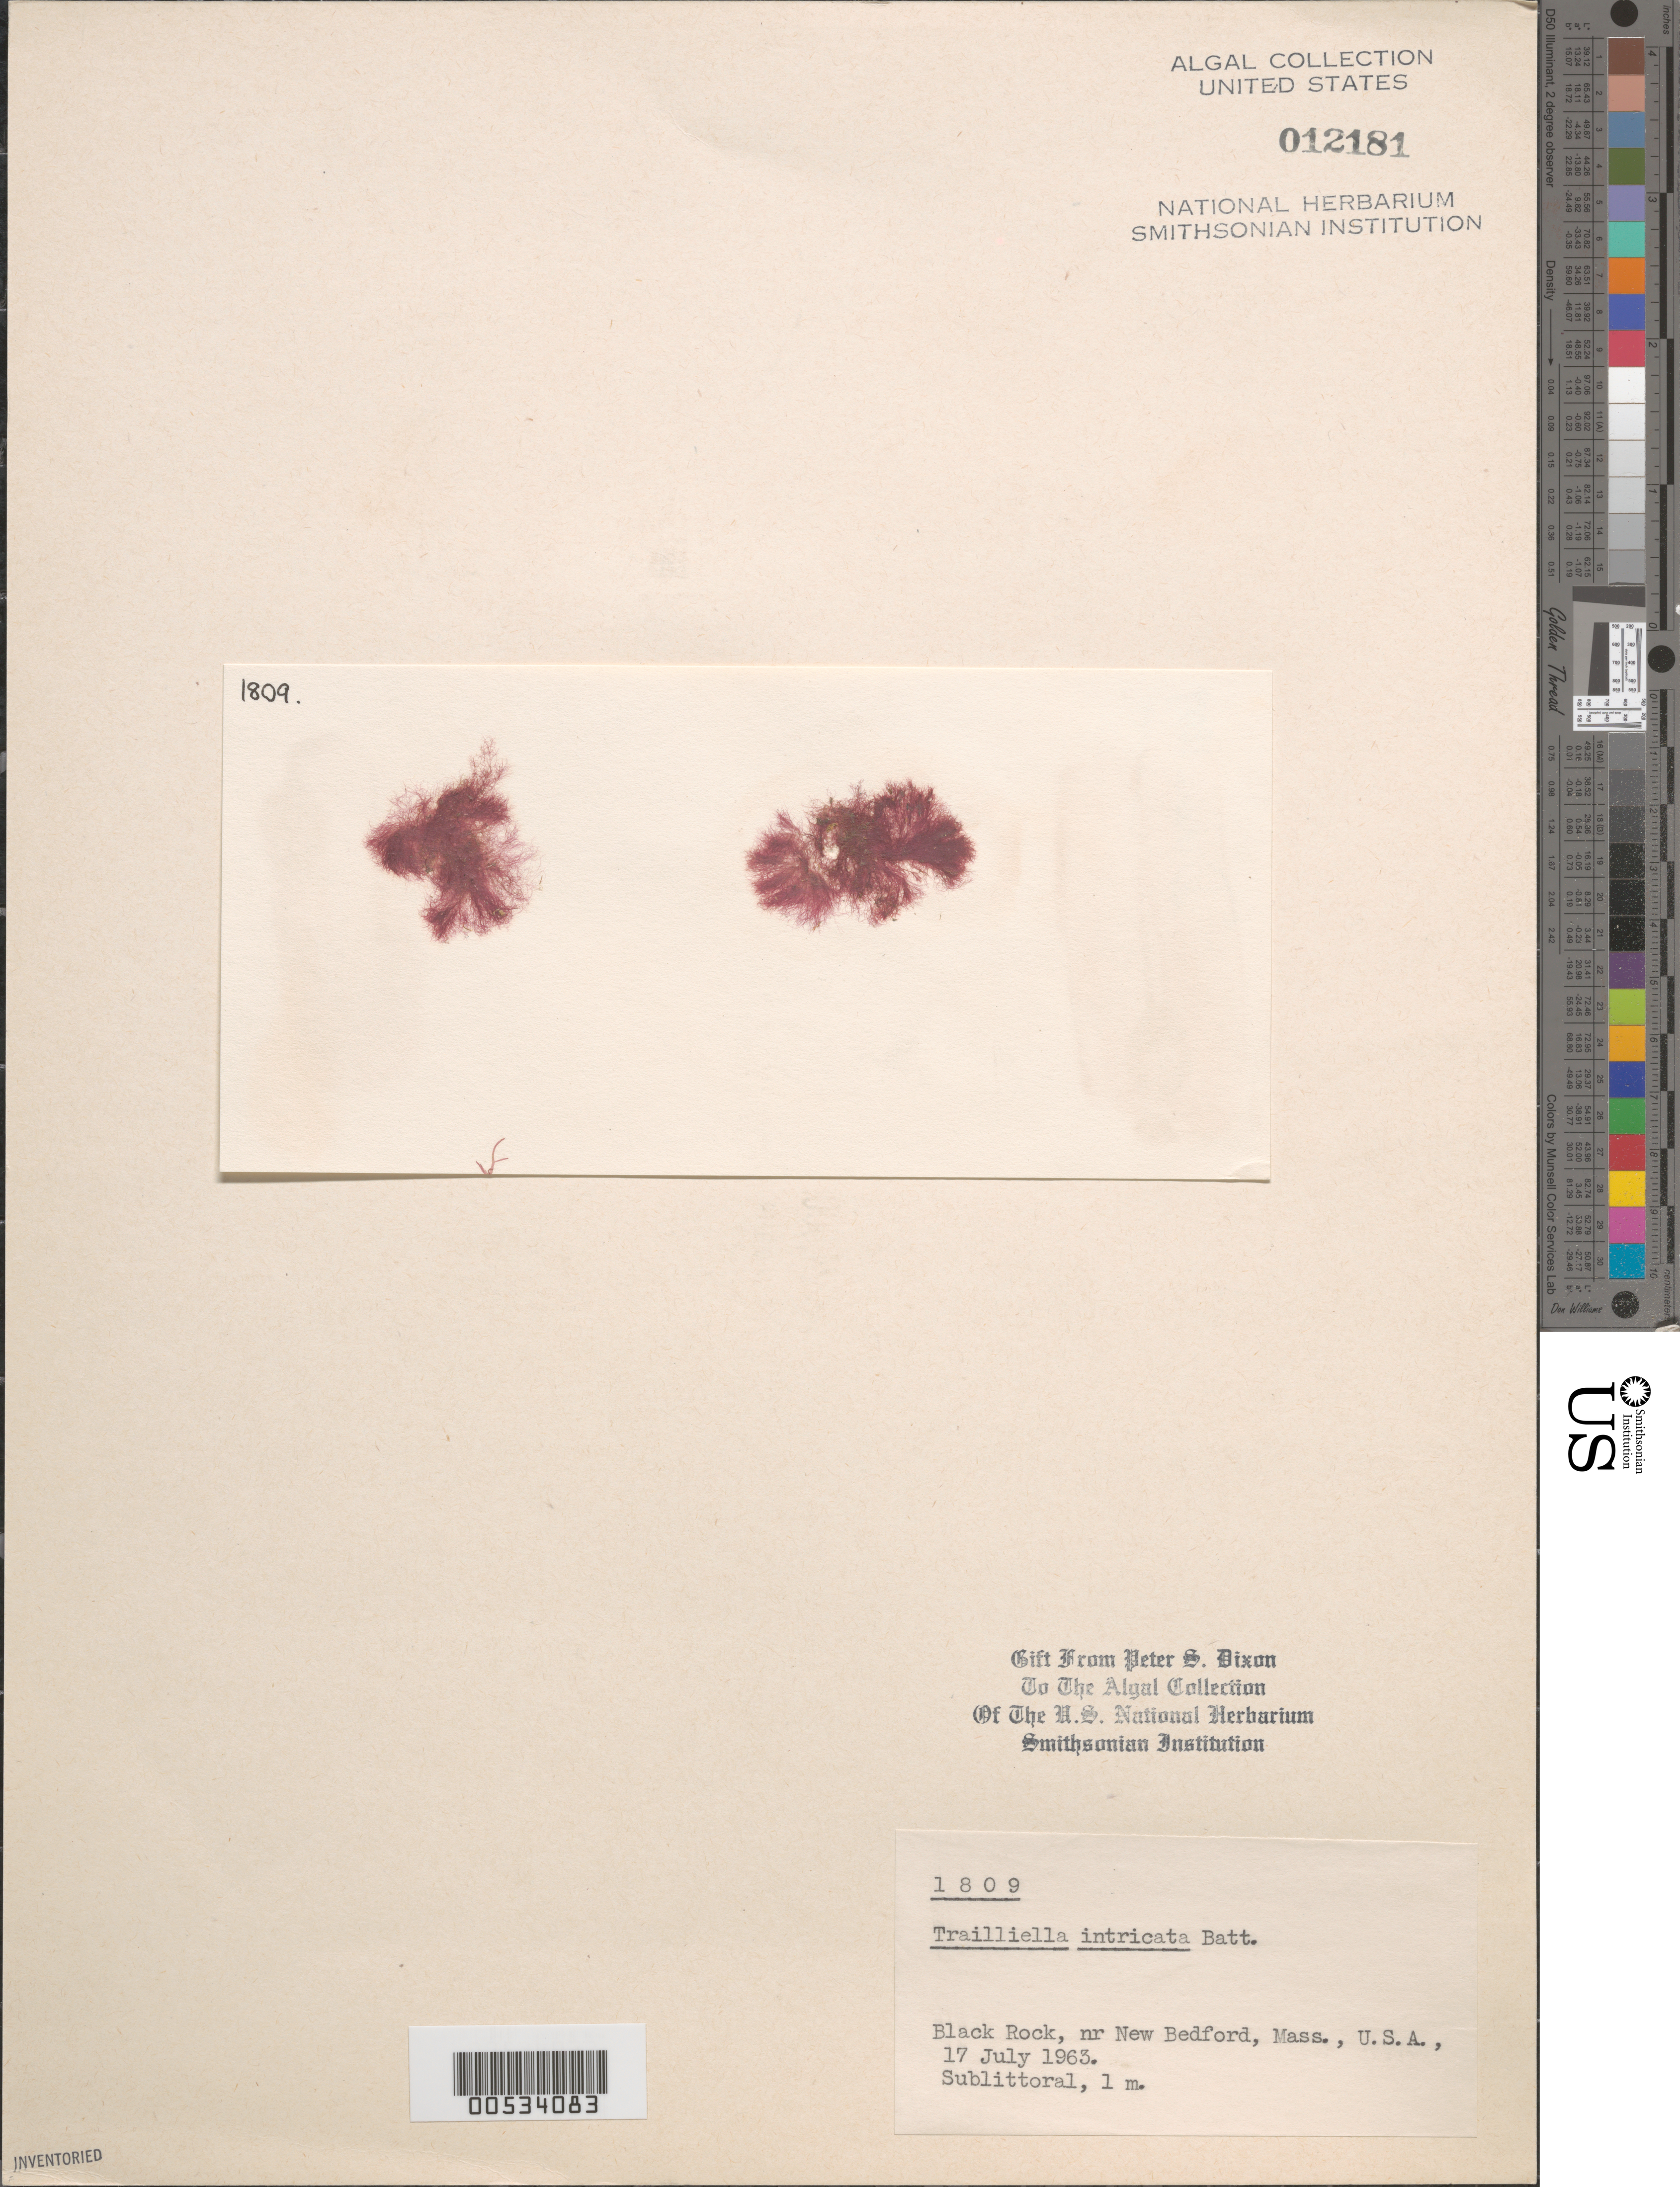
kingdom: Plantae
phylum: Rhodophyta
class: Florideophyceae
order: Bonnemaisoniales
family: Bonnemaisoniaceae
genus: Bonnemaisonia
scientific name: Bonnemaisonia hamifera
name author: P. Hariot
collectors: P. S. Dixon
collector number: PSD 1809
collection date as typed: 17 Jul 1963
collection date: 1963-07-17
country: United States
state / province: Massachusetts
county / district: Bristol County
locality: Black Rock, near New Bedford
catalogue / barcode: US 12181